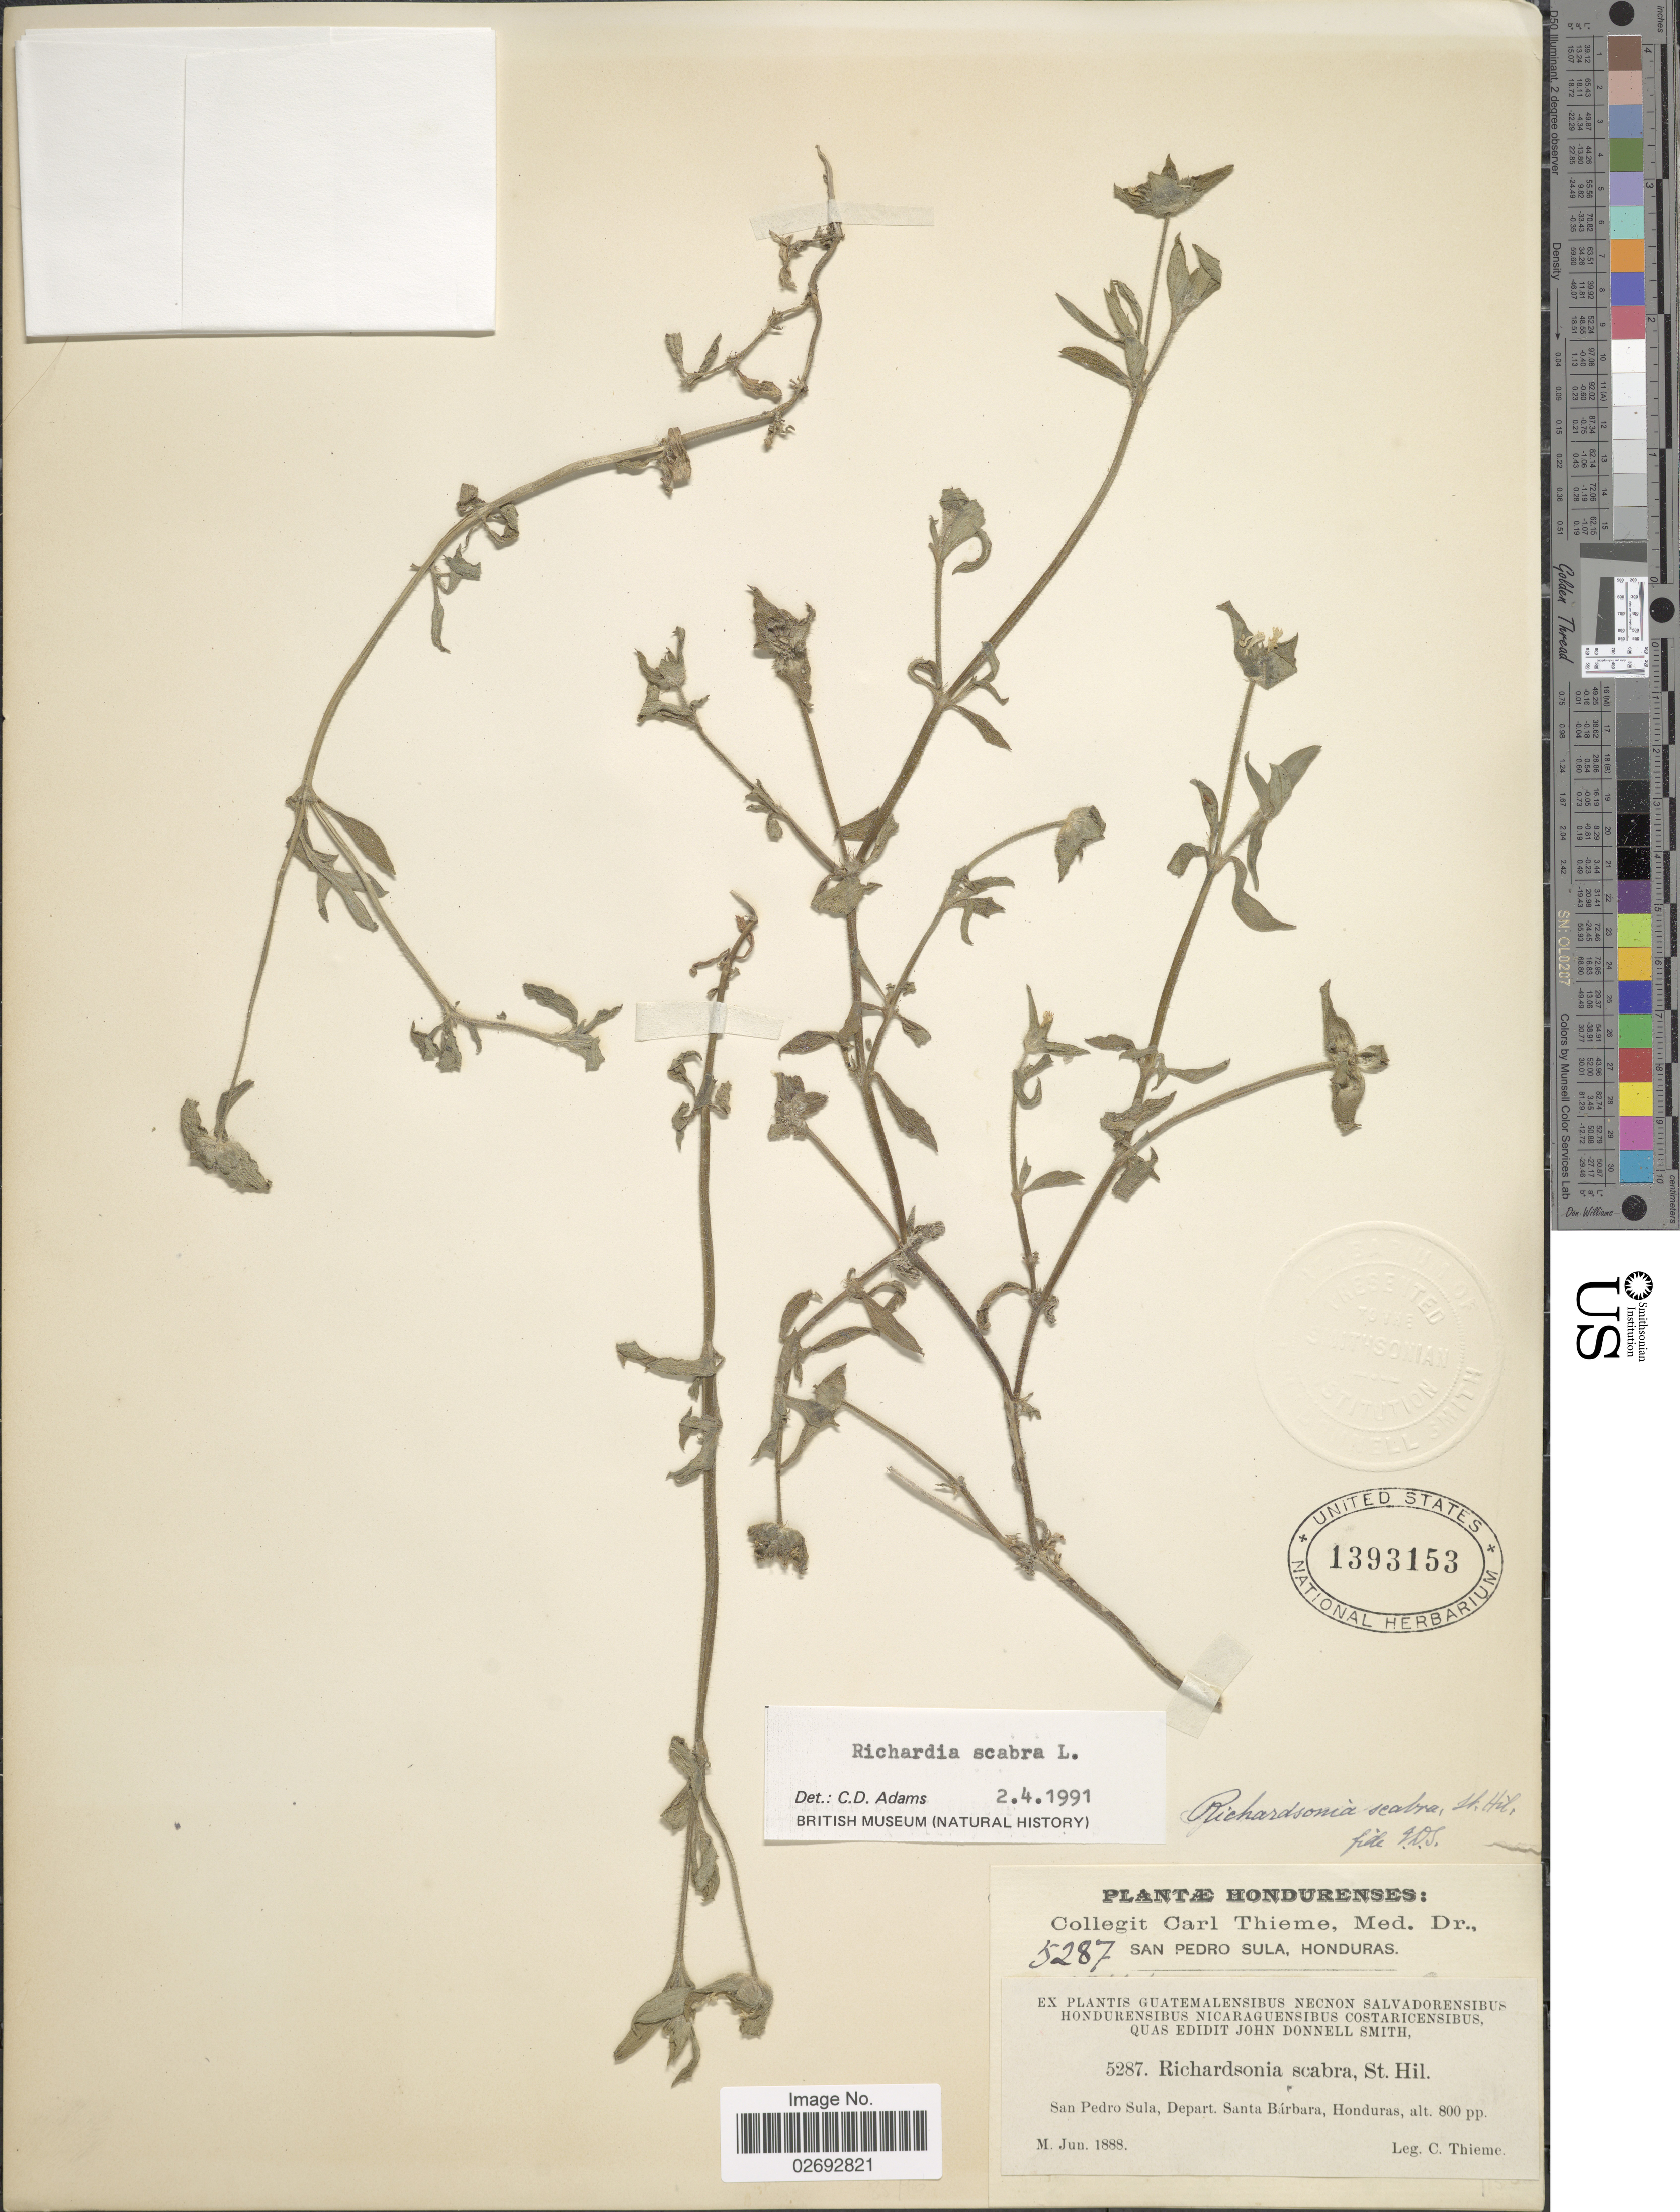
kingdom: Plantae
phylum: Tracheophyta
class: Magnoliopsida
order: Gentianales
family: Rubiaceae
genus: Richardia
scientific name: Richardia scabra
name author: L.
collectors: C. Thieme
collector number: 5287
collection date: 1888-06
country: Honduras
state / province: Cortés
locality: San Pedro Sula, Dept. Santa Bárbara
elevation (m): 244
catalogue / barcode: US 1393153